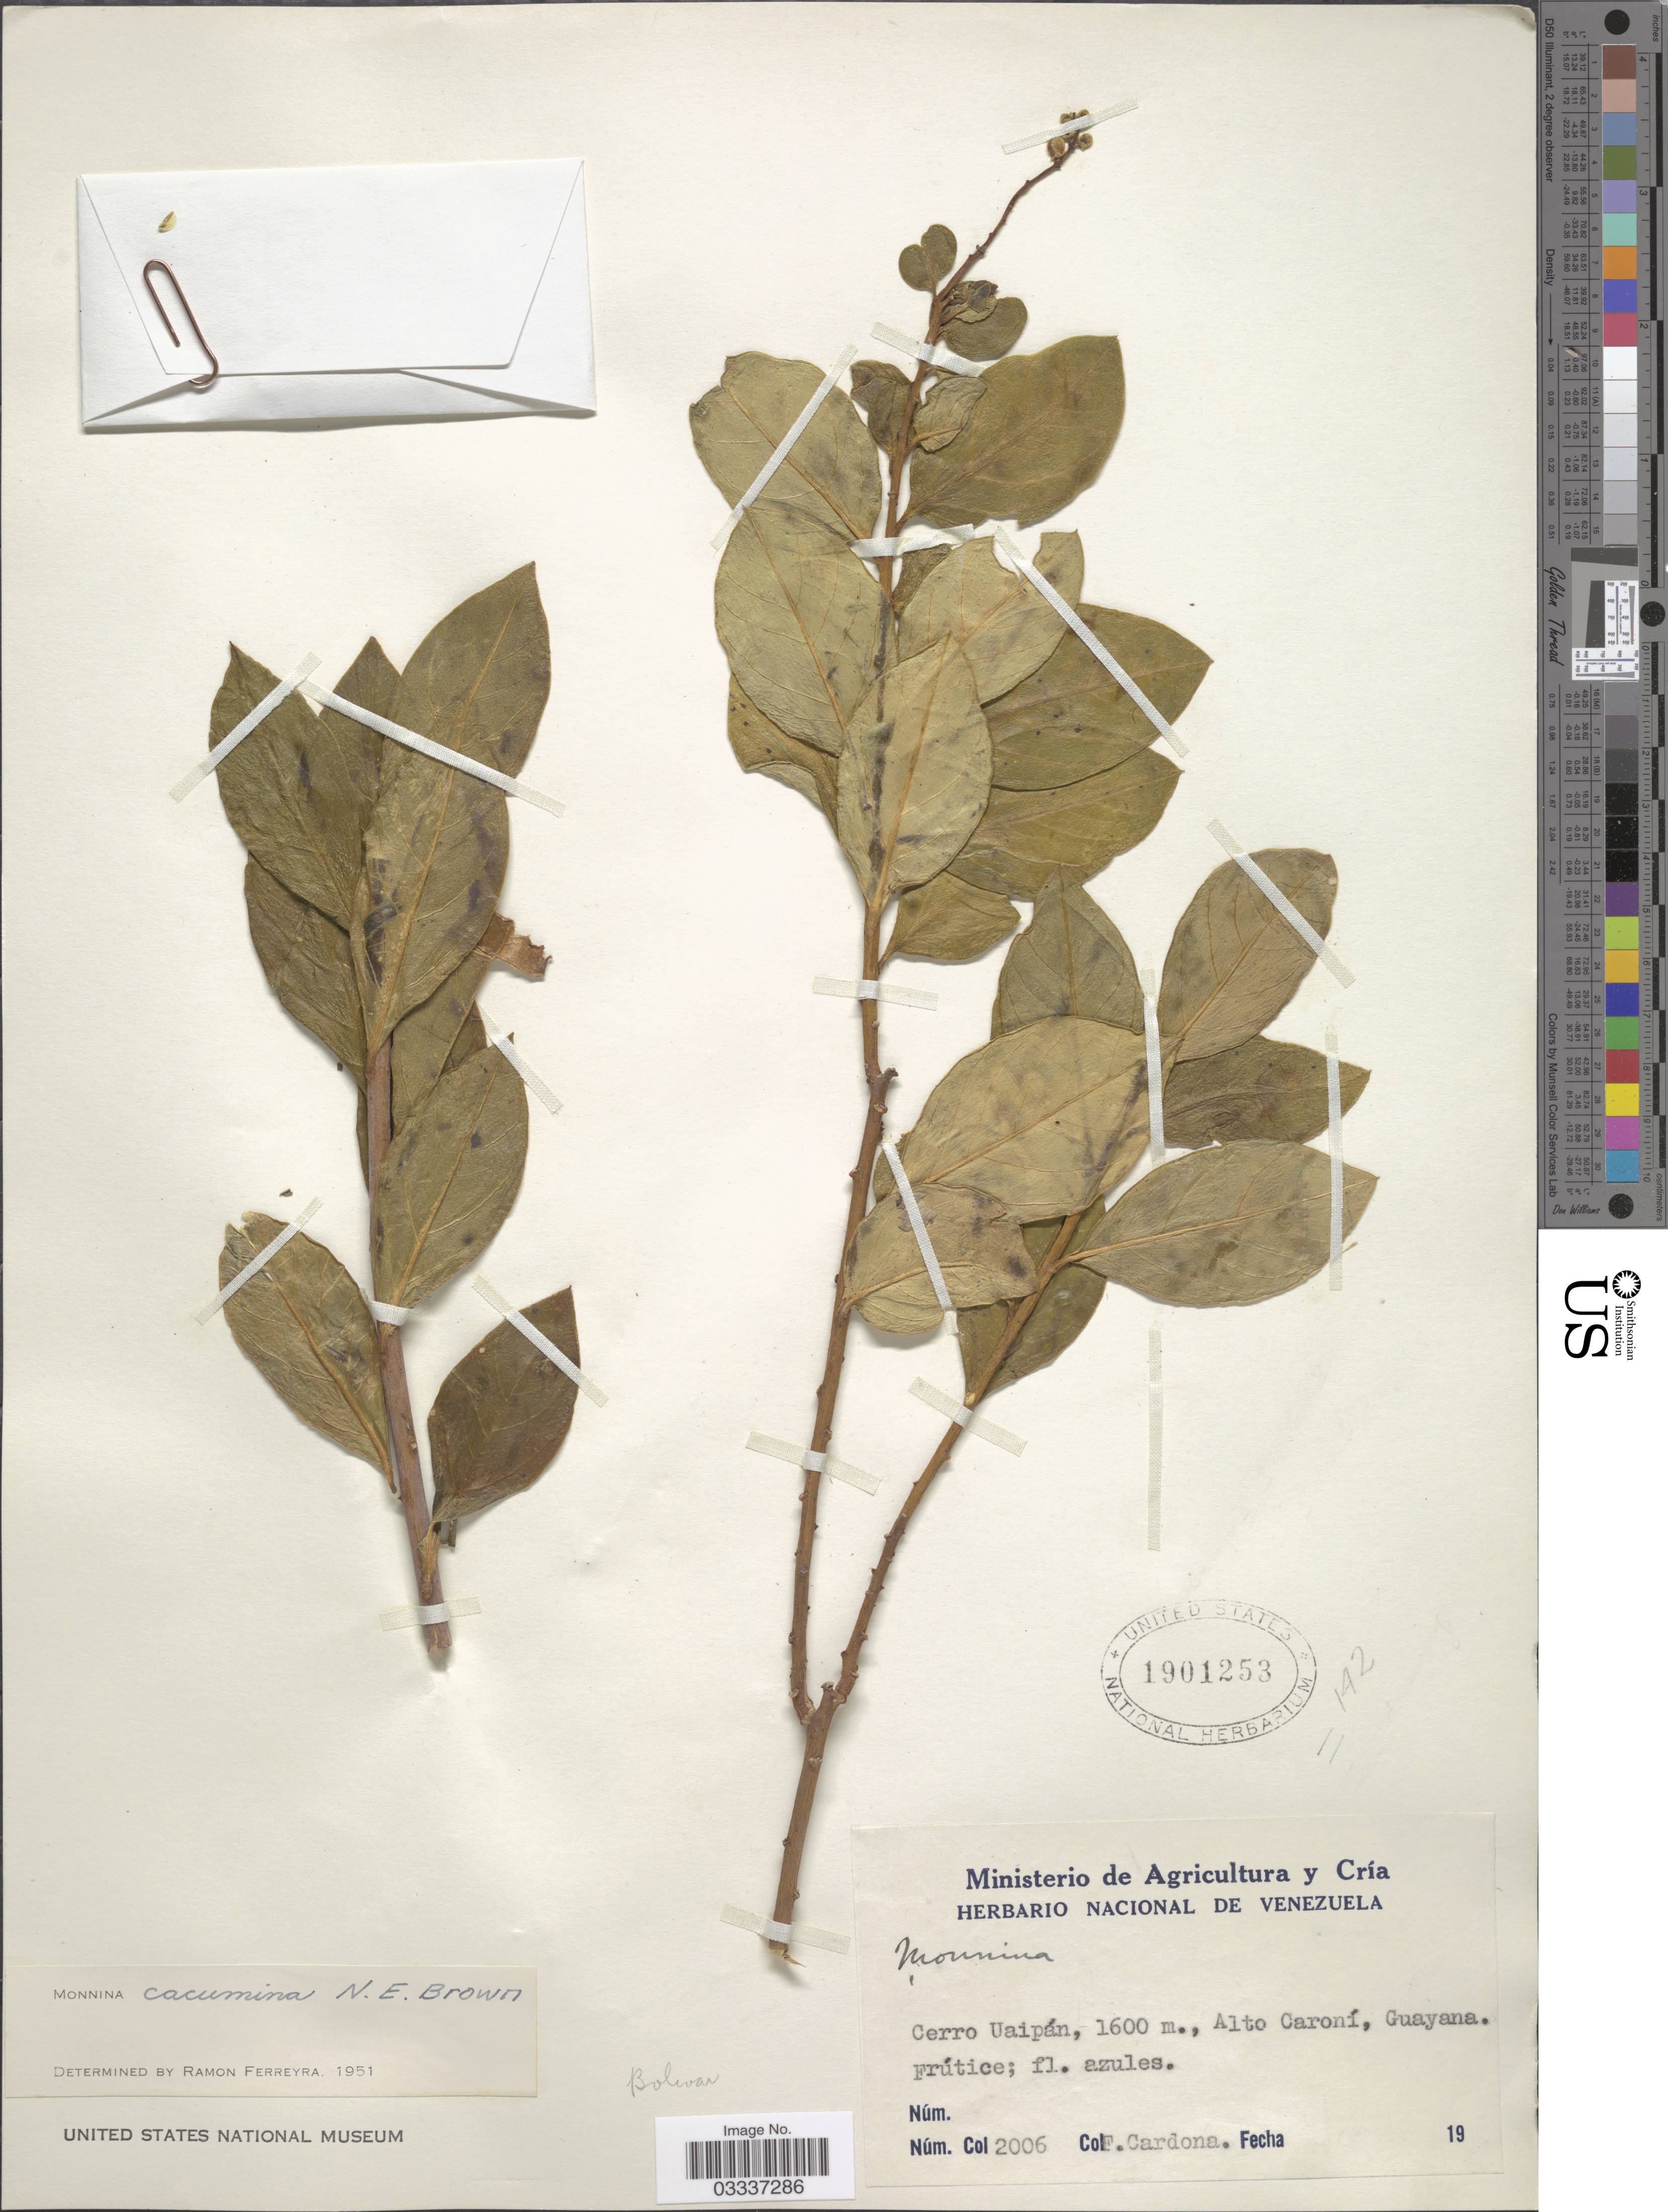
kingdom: Plantae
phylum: Tracheophyta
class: Magnoliopsida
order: Fabales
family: Polygalaceae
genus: Monnina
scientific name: Monnina cacumina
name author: N.E. Br.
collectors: F. Cardona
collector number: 2006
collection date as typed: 19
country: Venezuela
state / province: Bolivar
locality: Cerro Uaipán, Alto Caroní, Guayana.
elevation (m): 1600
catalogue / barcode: US 1901253